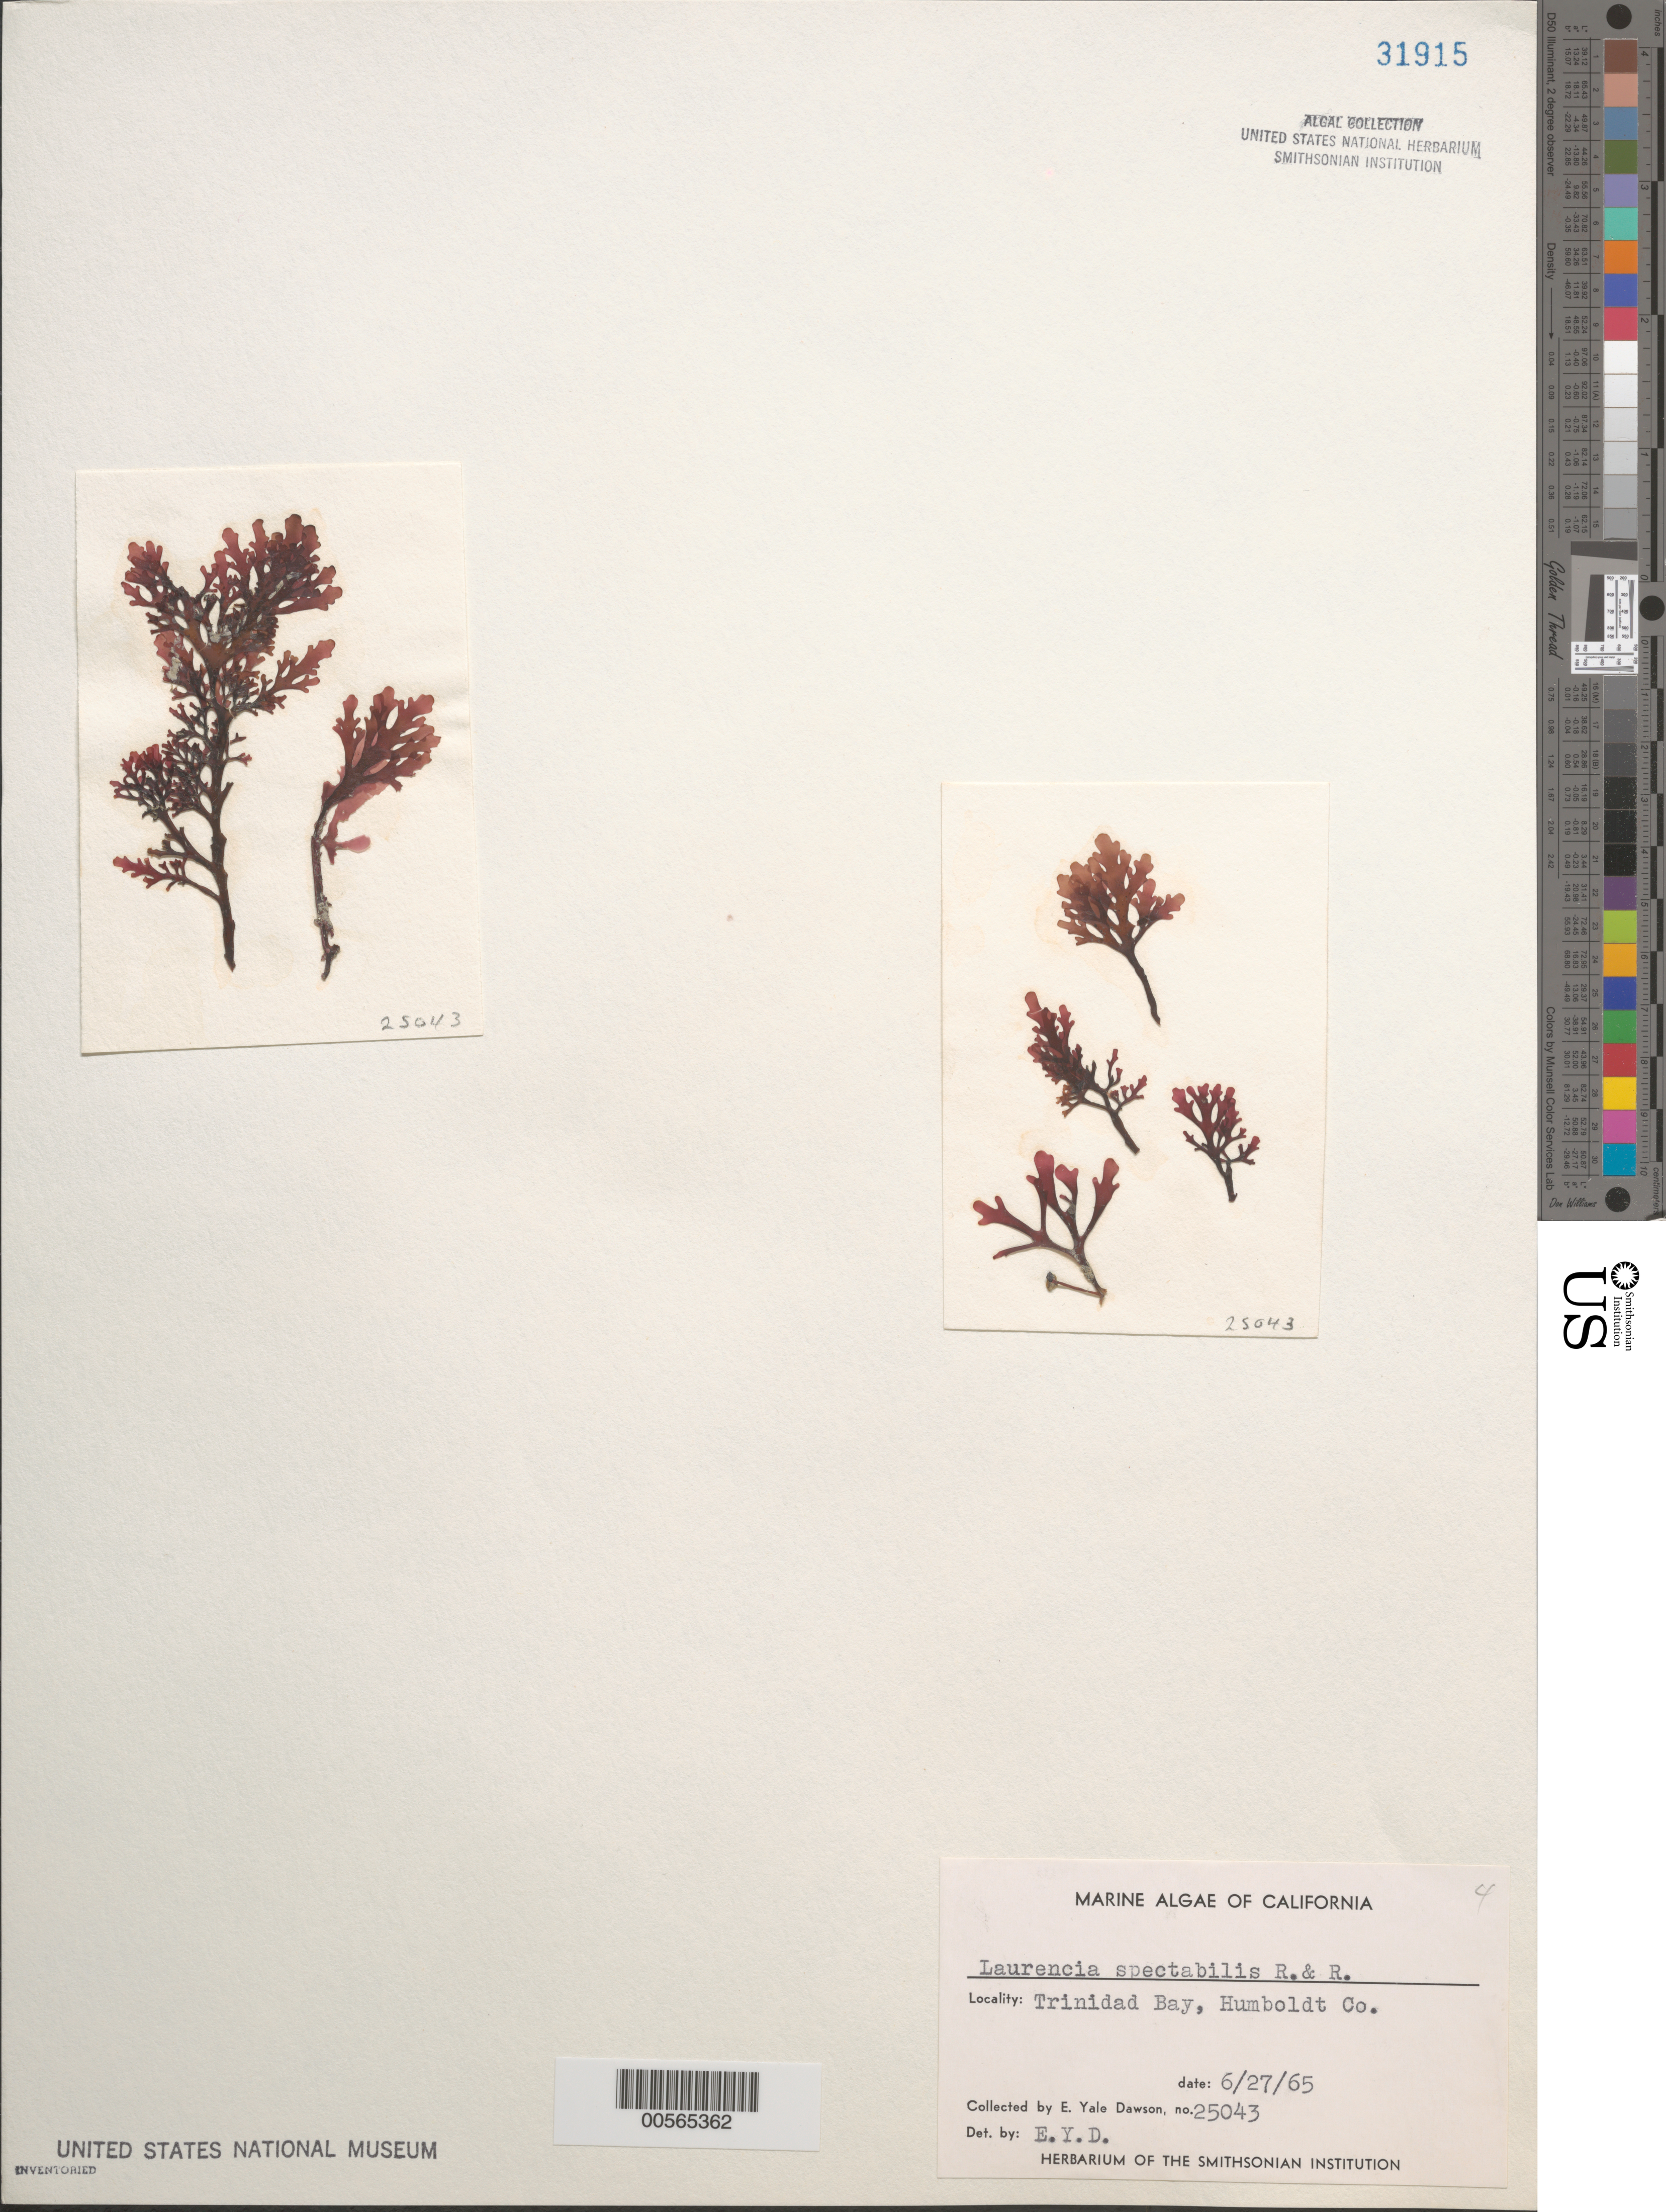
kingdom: Plantae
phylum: Rhodophyta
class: Florideophyceae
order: Ceramiales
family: Rhodomelaceae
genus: Osmundea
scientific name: Osmundea spectabilis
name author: (Postels & Rupr.) K.W. Nam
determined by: Algae name updating Project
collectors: E. Y. Dawson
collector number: EYD 25043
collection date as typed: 27 Jun 1965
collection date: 1965-06-27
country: United States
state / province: California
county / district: Humboldt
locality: Trinidad Bay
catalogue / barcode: US 31915